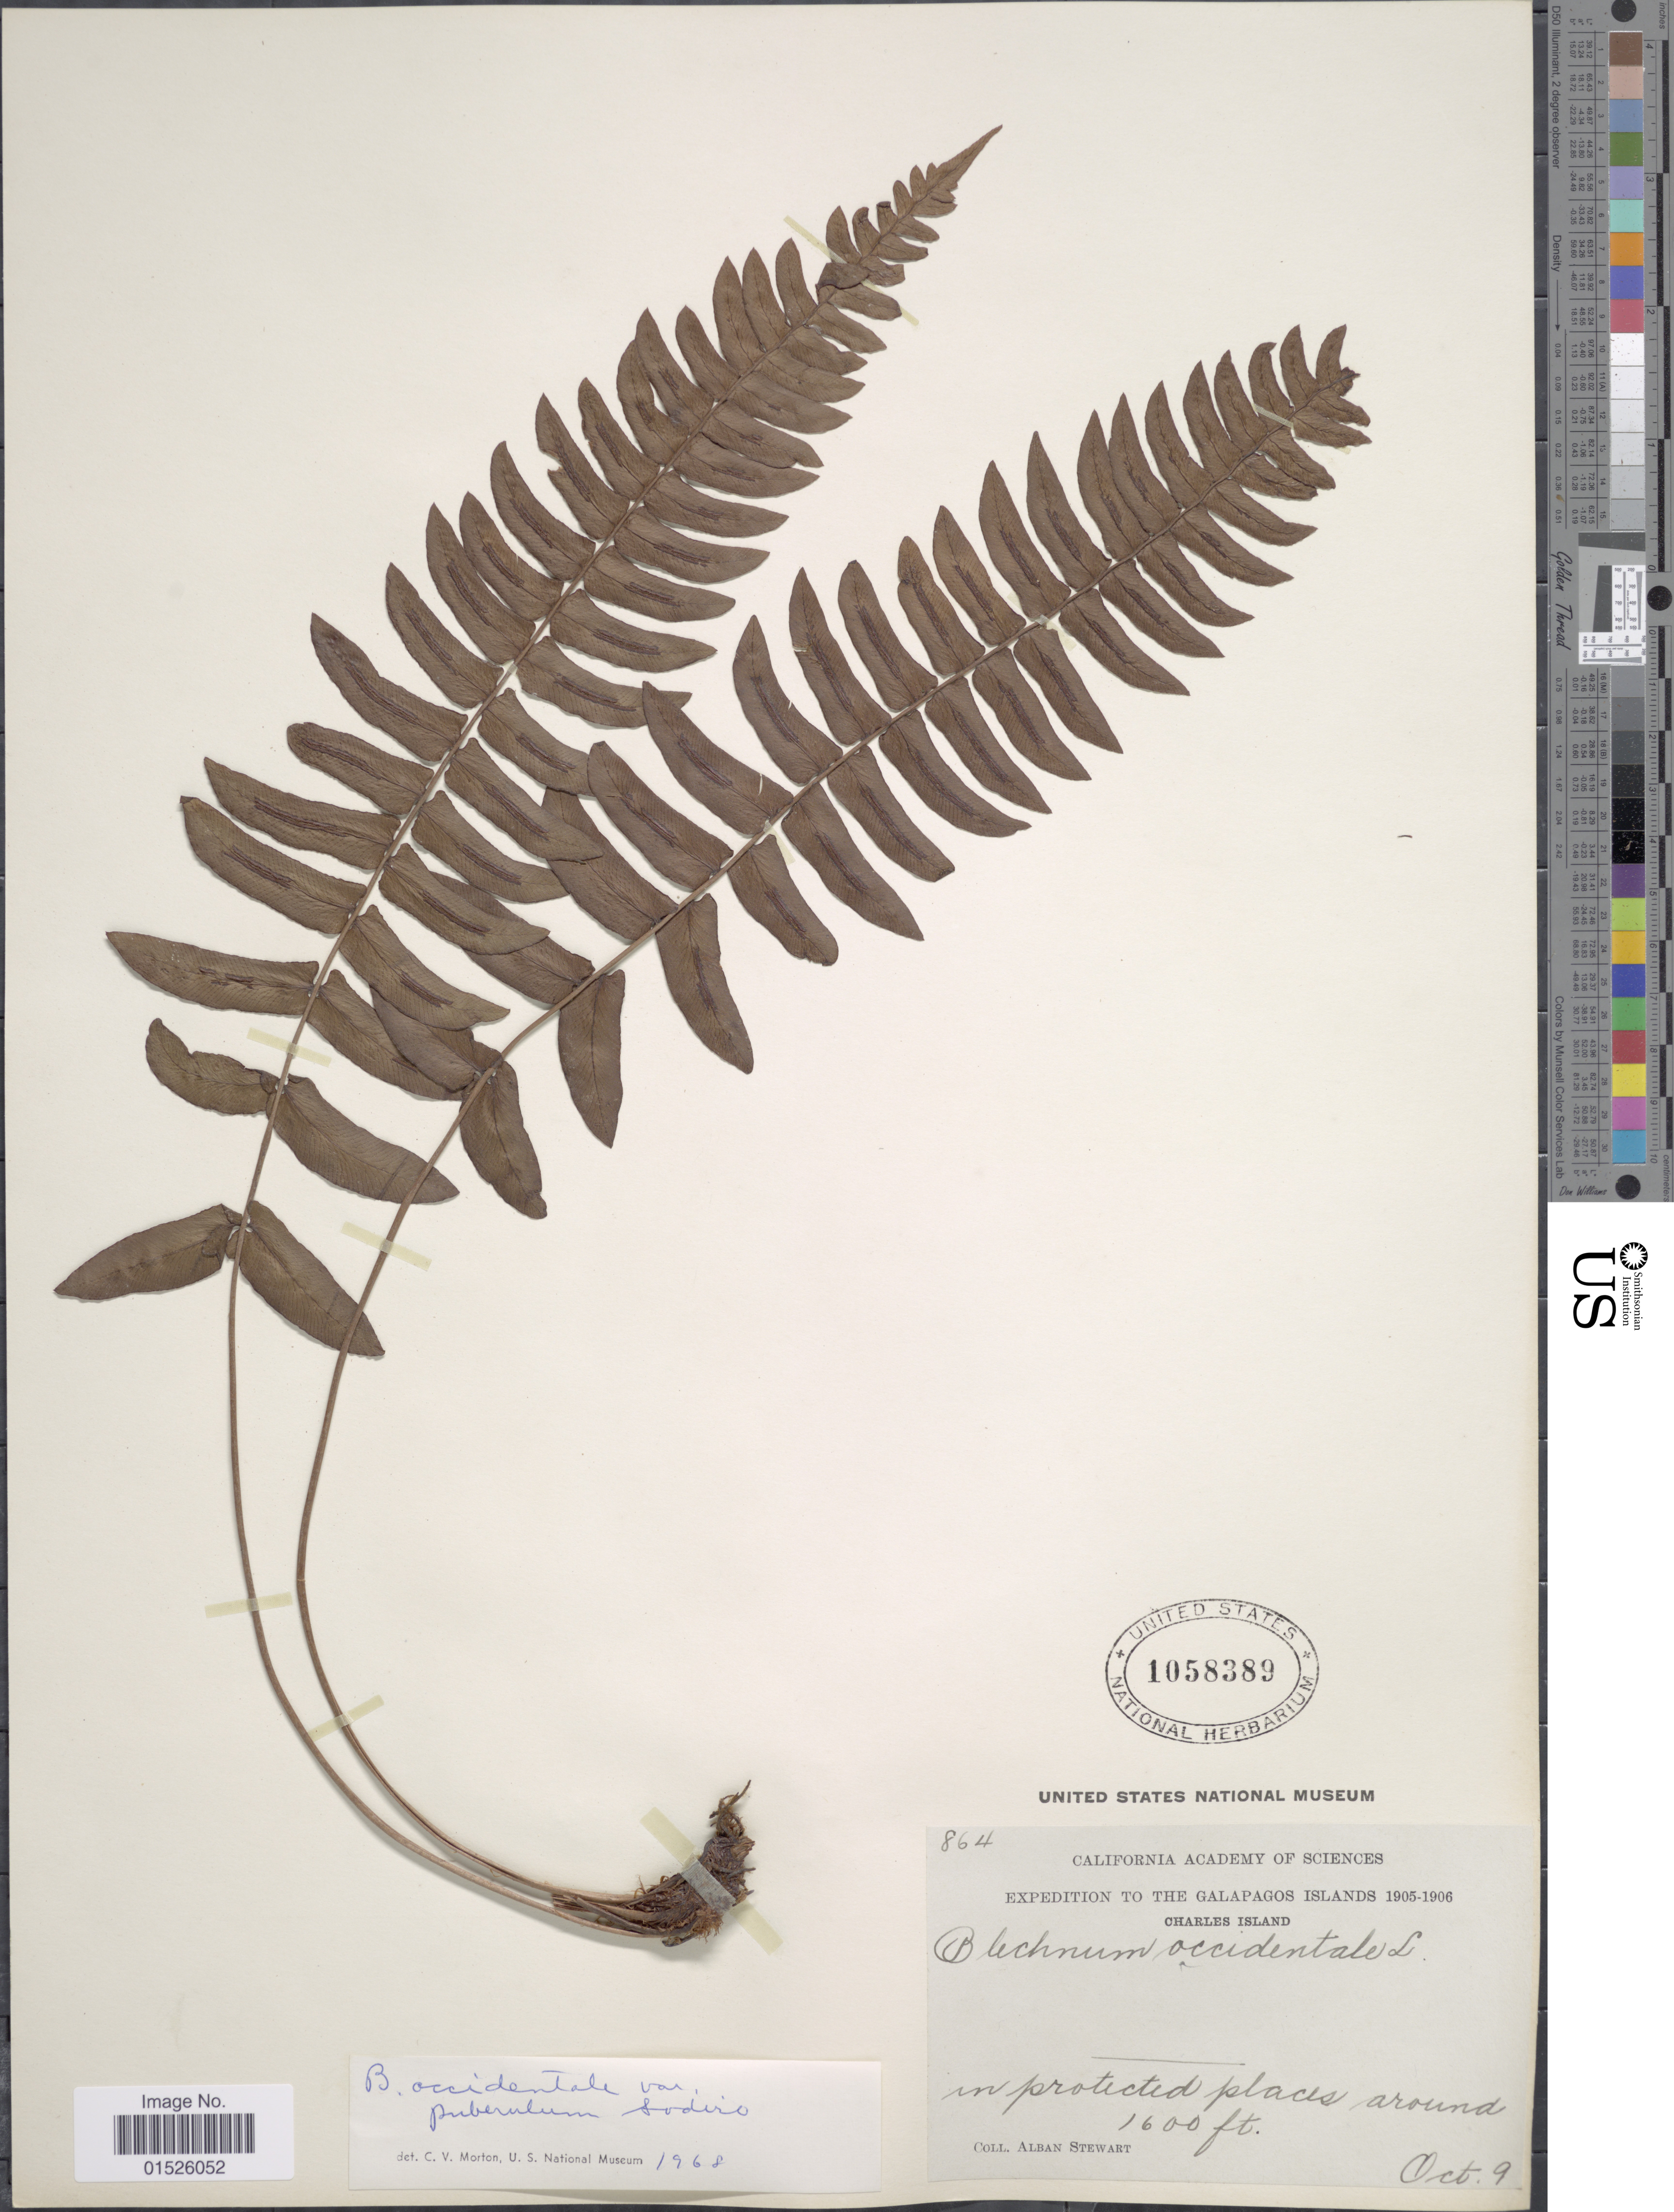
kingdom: Plantae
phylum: Tracheophyta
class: Polypodiopsida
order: Polypodiales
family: Blechnaceae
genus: Blechnum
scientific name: Blechnum glandulosum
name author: Link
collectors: A. Stewart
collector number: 864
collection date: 1905-10-09/1906-10-09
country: Ecuador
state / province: Colón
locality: Galapagos Islands, Charles Island.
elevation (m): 488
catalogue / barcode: US 1058389